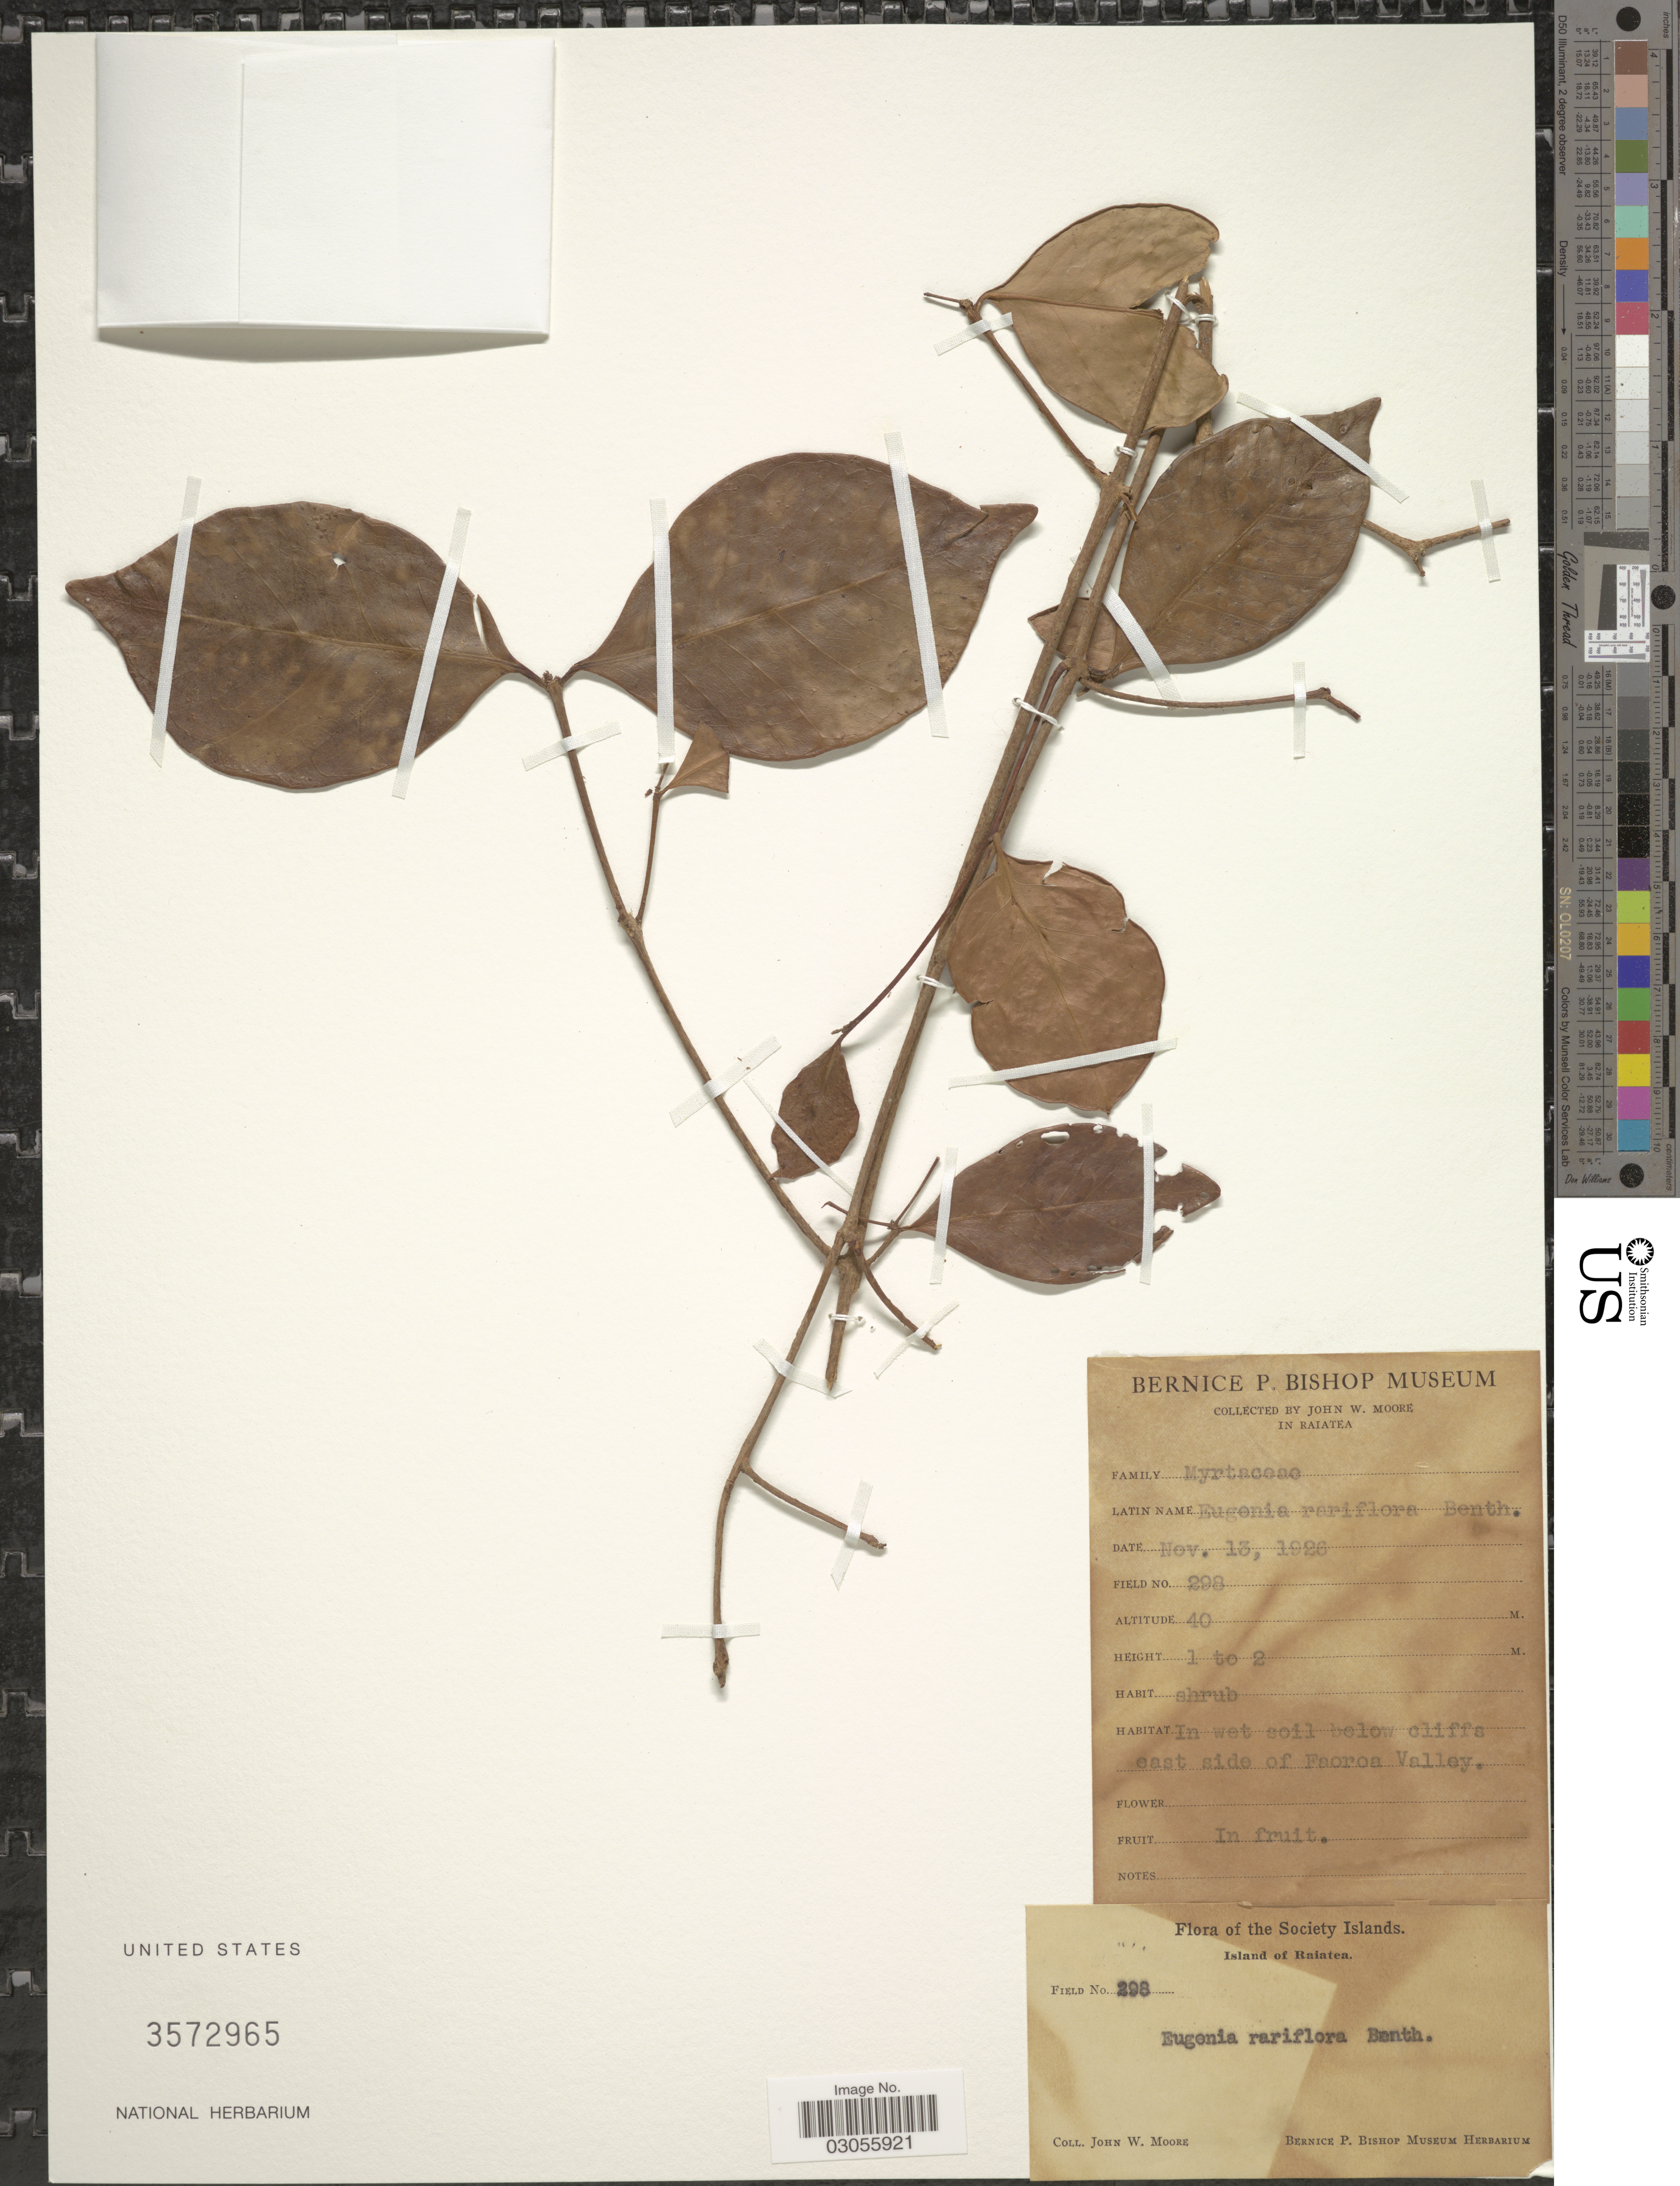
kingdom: Plantae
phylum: Tracheophyta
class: Magnoliopsida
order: Myrtales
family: Myrtaceae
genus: Eugenia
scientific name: Eugenia reinwardtiana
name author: (Blume) DC.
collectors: J. W. Moore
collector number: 298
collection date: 1926-11-13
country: French Polynesia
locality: In Raiatea. Society Islands. In wet soil below cliffs east side of Faoroa Valley.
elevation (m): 40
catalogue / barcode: US 3572965